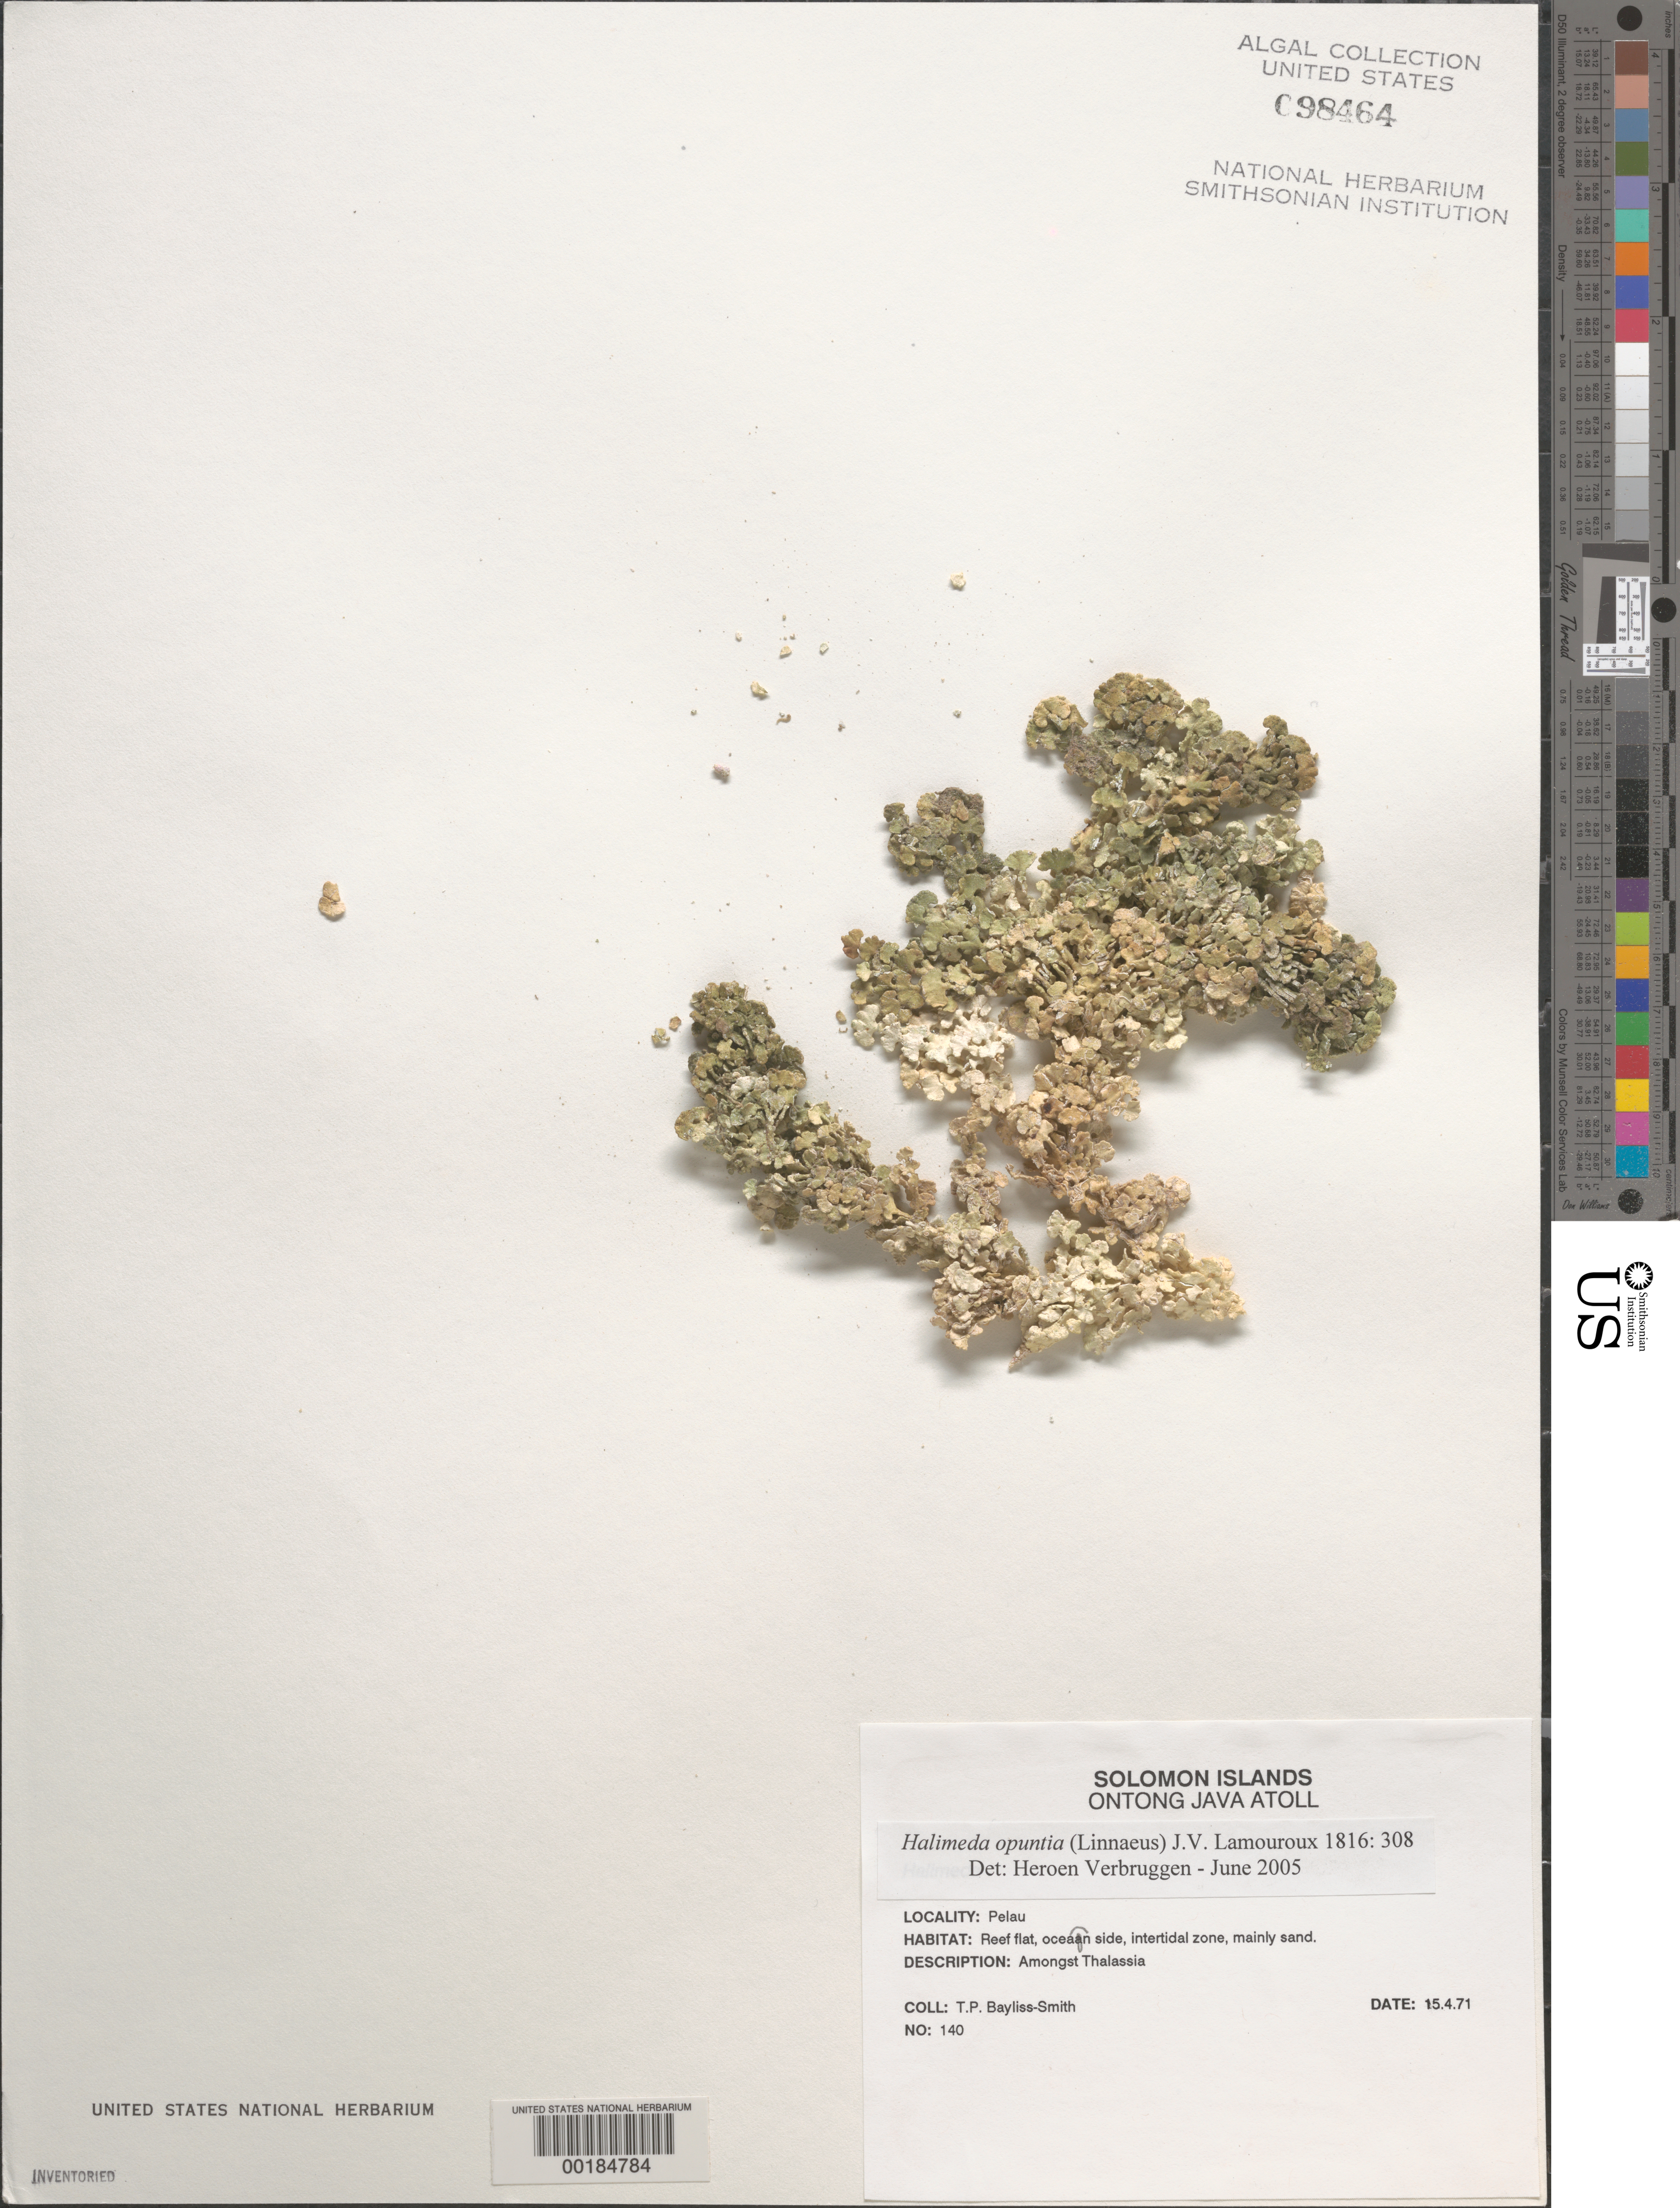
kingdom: Plantae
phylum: Chlorophyta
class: Ulvophyceae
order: Bryopsidales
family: Halimedaceae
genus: Halimeda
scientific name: Halimeda opuntia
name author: (L.) J.V.Lamouroux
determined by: Verbruggen, H.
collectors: T. P. Bayliss-Smith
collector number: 140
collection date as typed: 15 Apr 1971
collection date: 1971-04-15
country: Solomon Islands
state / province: Malaita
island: Ontong Java Atoll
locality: Pelau Islet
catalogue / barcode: US 98464